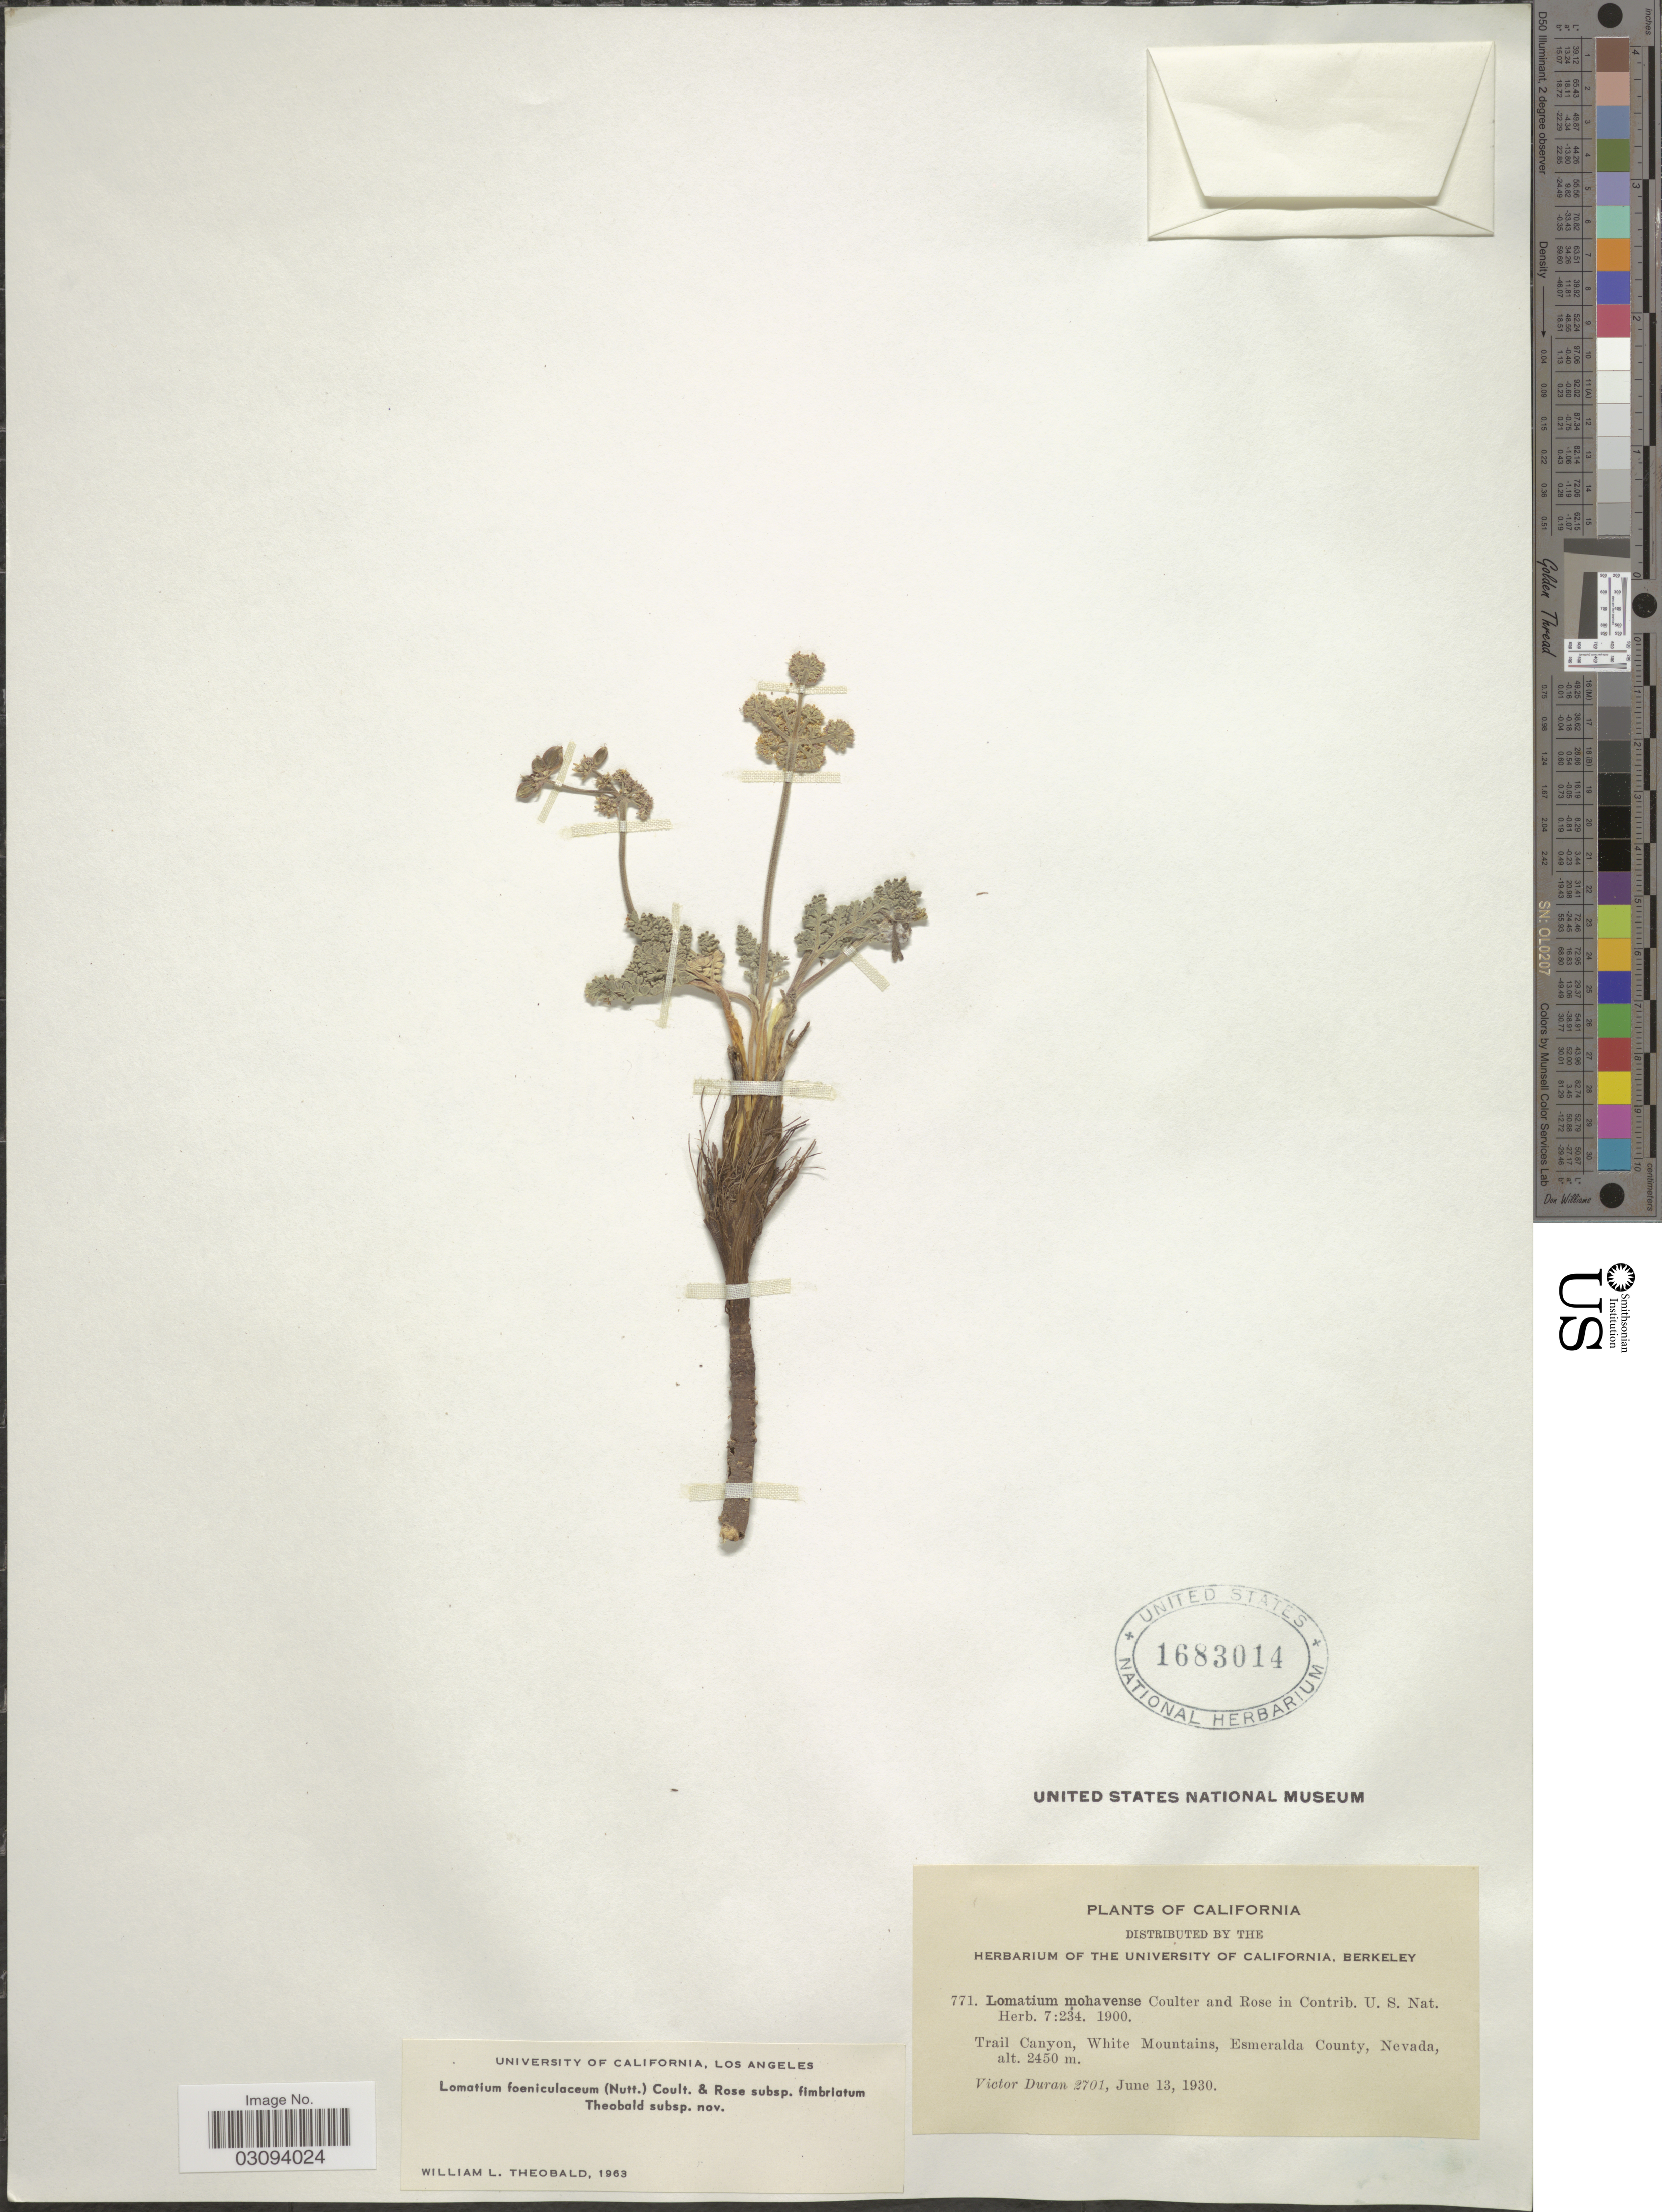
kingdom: Plantae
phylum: Tracheophyta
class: Magnoliopsida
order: Apiales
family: Apiaceae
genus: Lomatium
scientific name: Lomatium foeniculaceum subsp. fimbriatum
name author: W.L. Theob.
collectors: V. Duran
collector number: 2701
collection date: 1930-06-13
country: United States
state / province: Nevada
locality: Trail Canyon, White Mountains, Esmeralda County.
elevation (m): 2450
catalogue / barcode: US 1683014